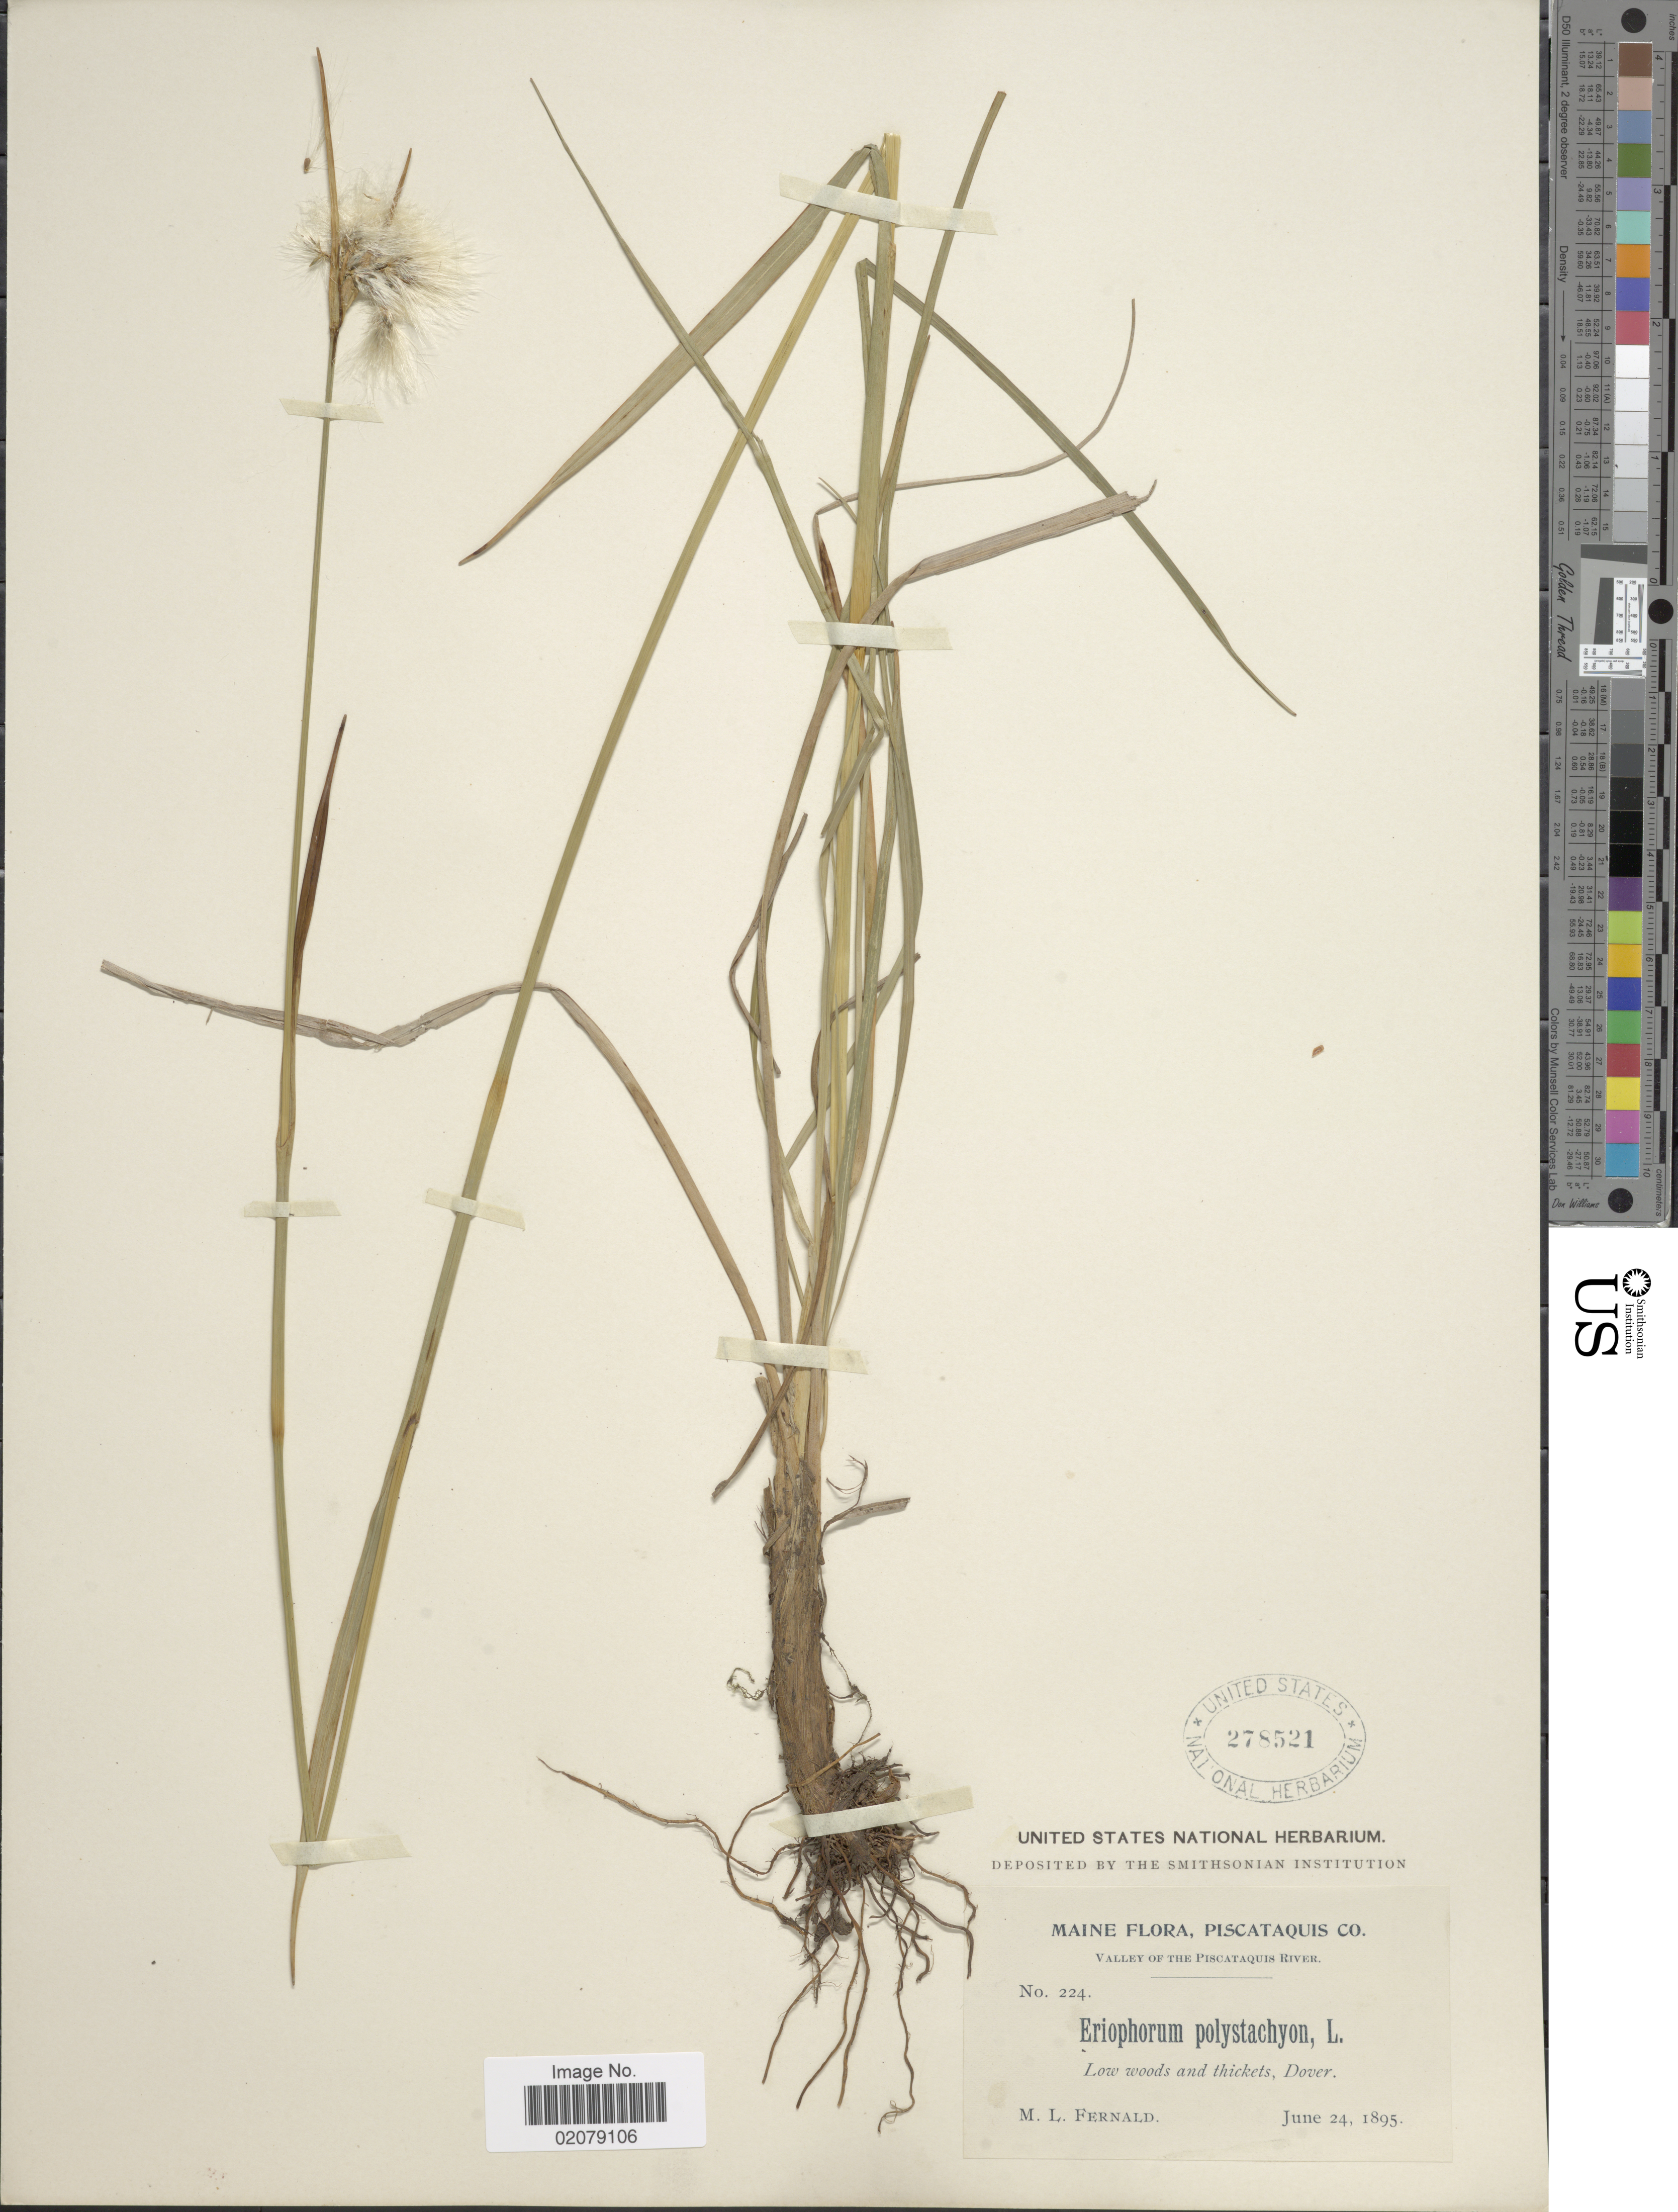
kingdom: Plantae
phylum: Tracheophyta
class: Liliopsida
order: Poales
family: Cyperaceae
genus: Eriophorum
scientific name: Eriophorum viridicarinatum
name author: (Englem.) Fernald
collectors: M. L. Fernald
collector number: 224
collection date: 1895-06-24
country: United States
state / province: Maine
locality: Piscataquis Co., Dover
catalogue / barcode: US 278521